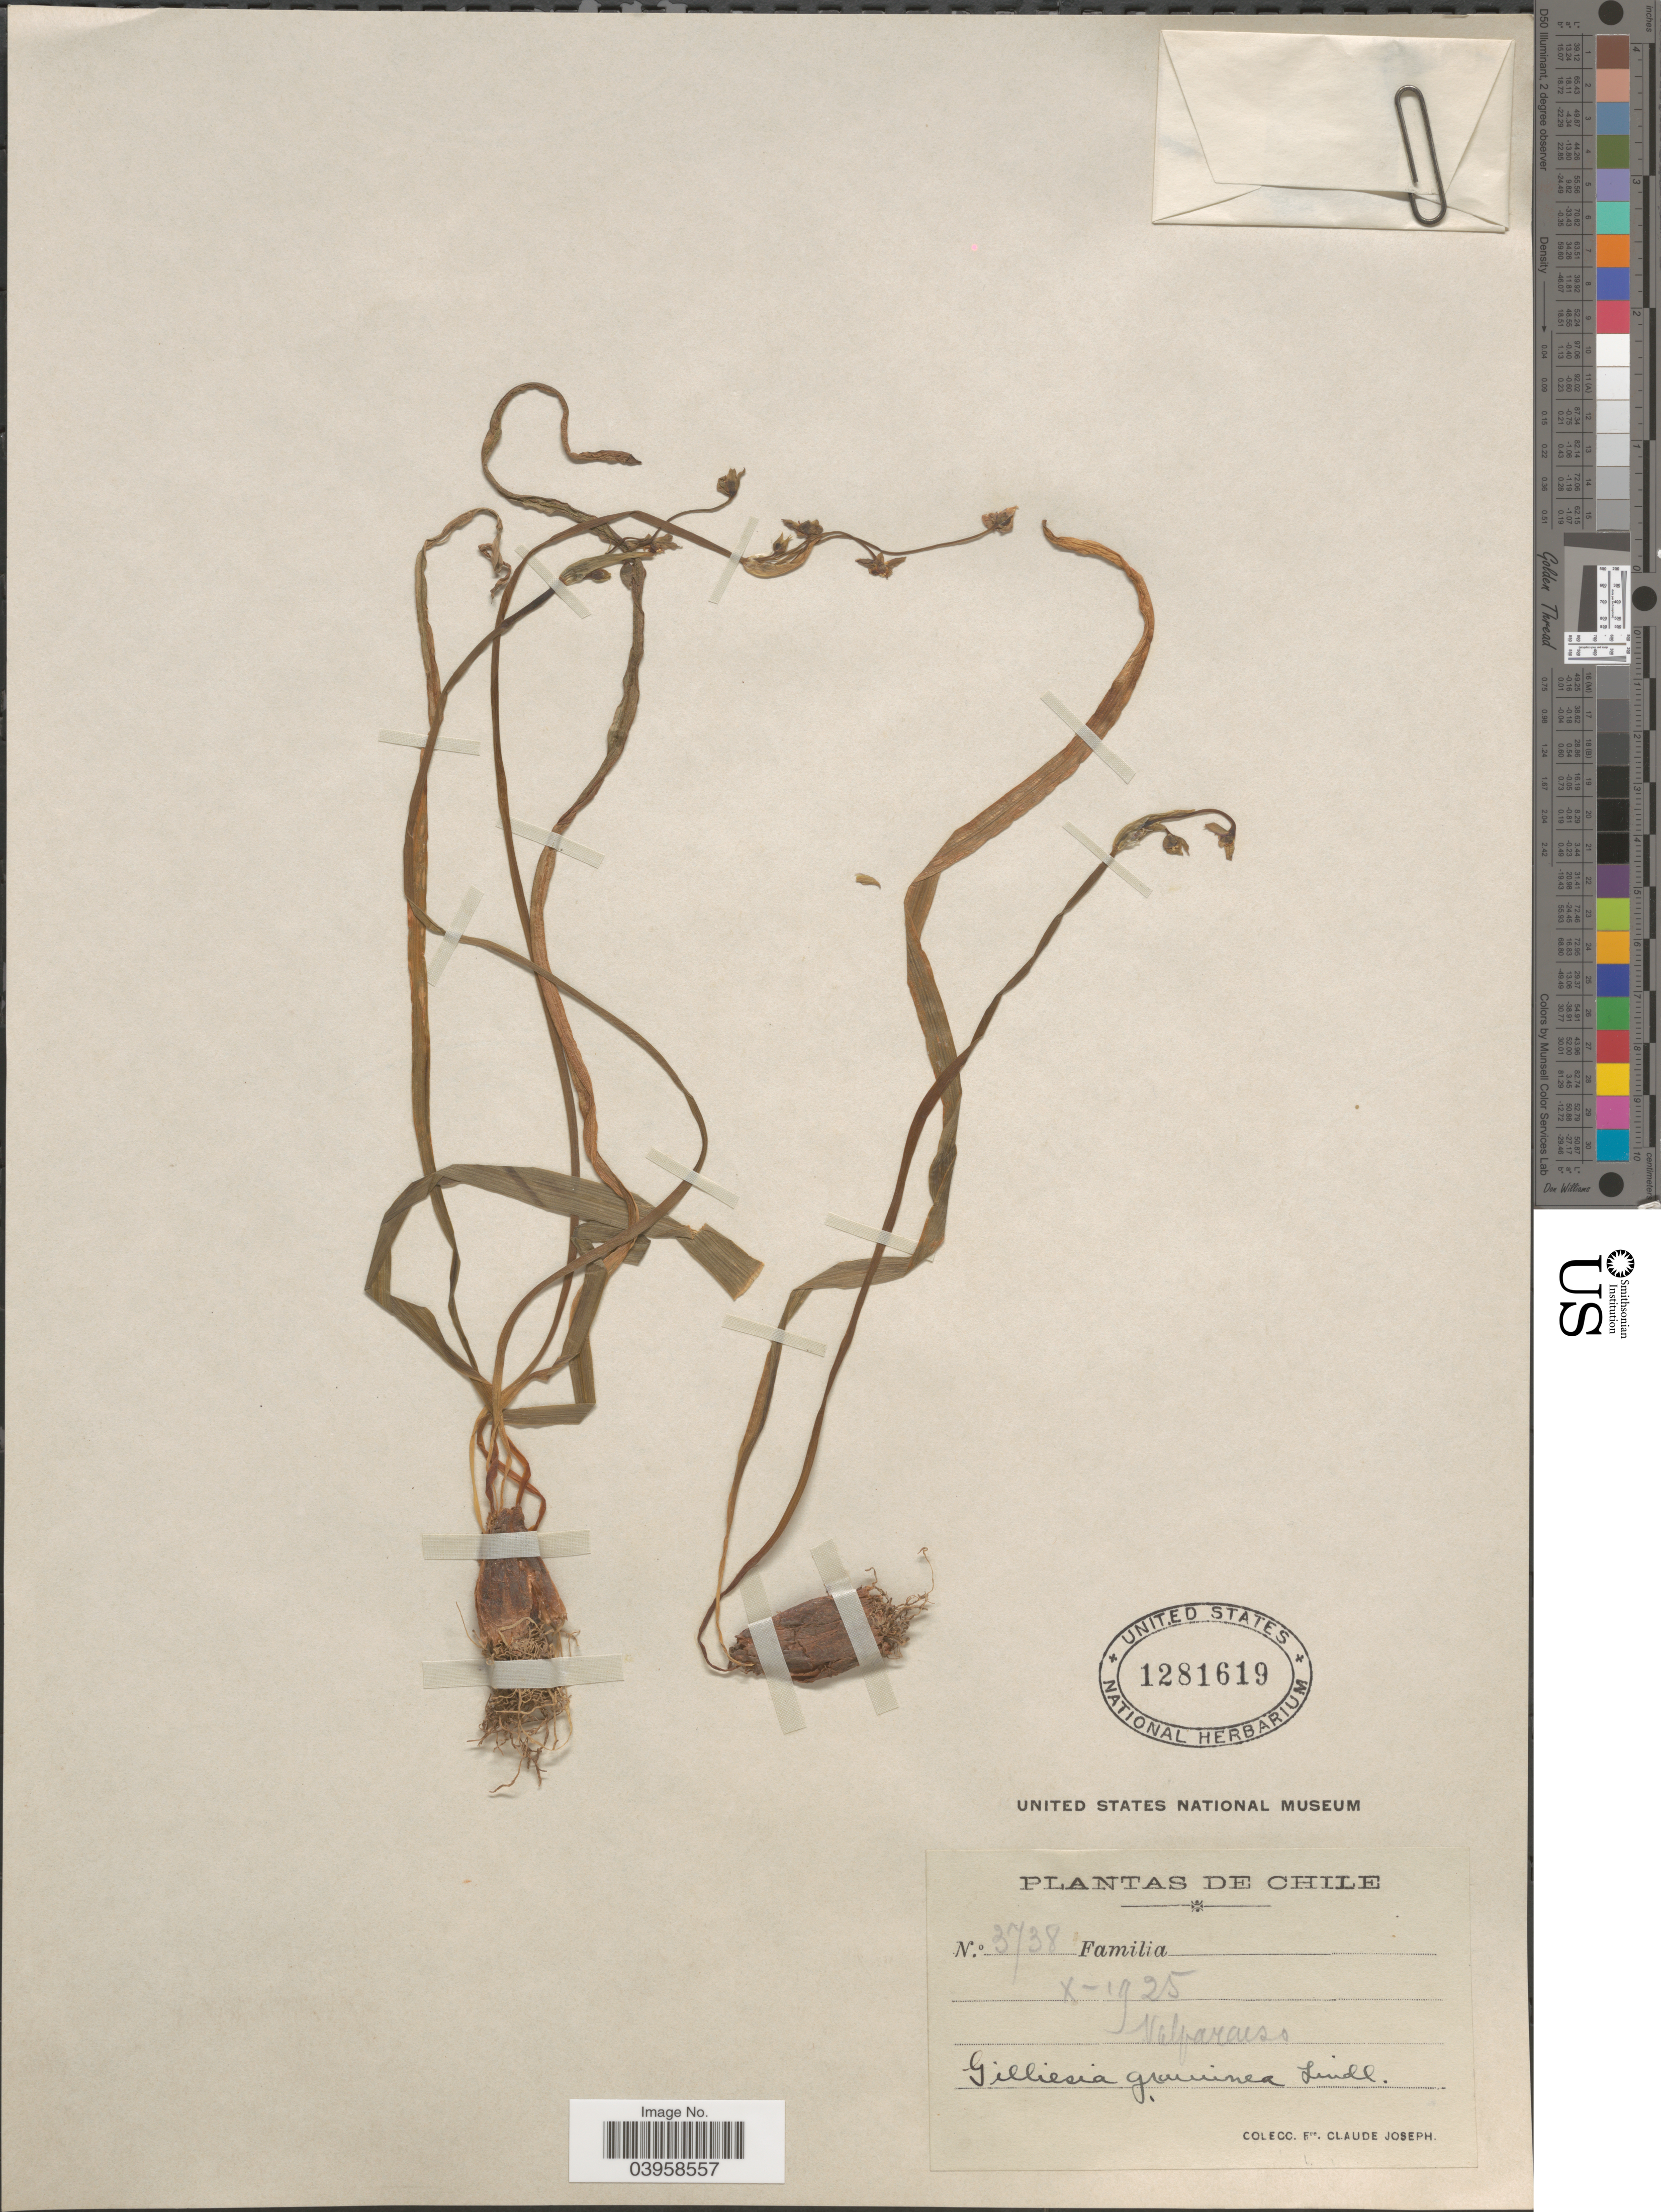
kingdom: Plantae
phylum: Tracheophyta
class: Liliopsida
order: Asparagales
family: Amaryllidaceae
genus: Gilliesia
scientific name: Gilliesia graminea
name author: Lindl.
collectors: Bro. Claude-Joseph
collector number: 3738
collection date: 1925-10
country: Chile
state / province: Valparaíso (V)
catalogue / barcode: US 1281619